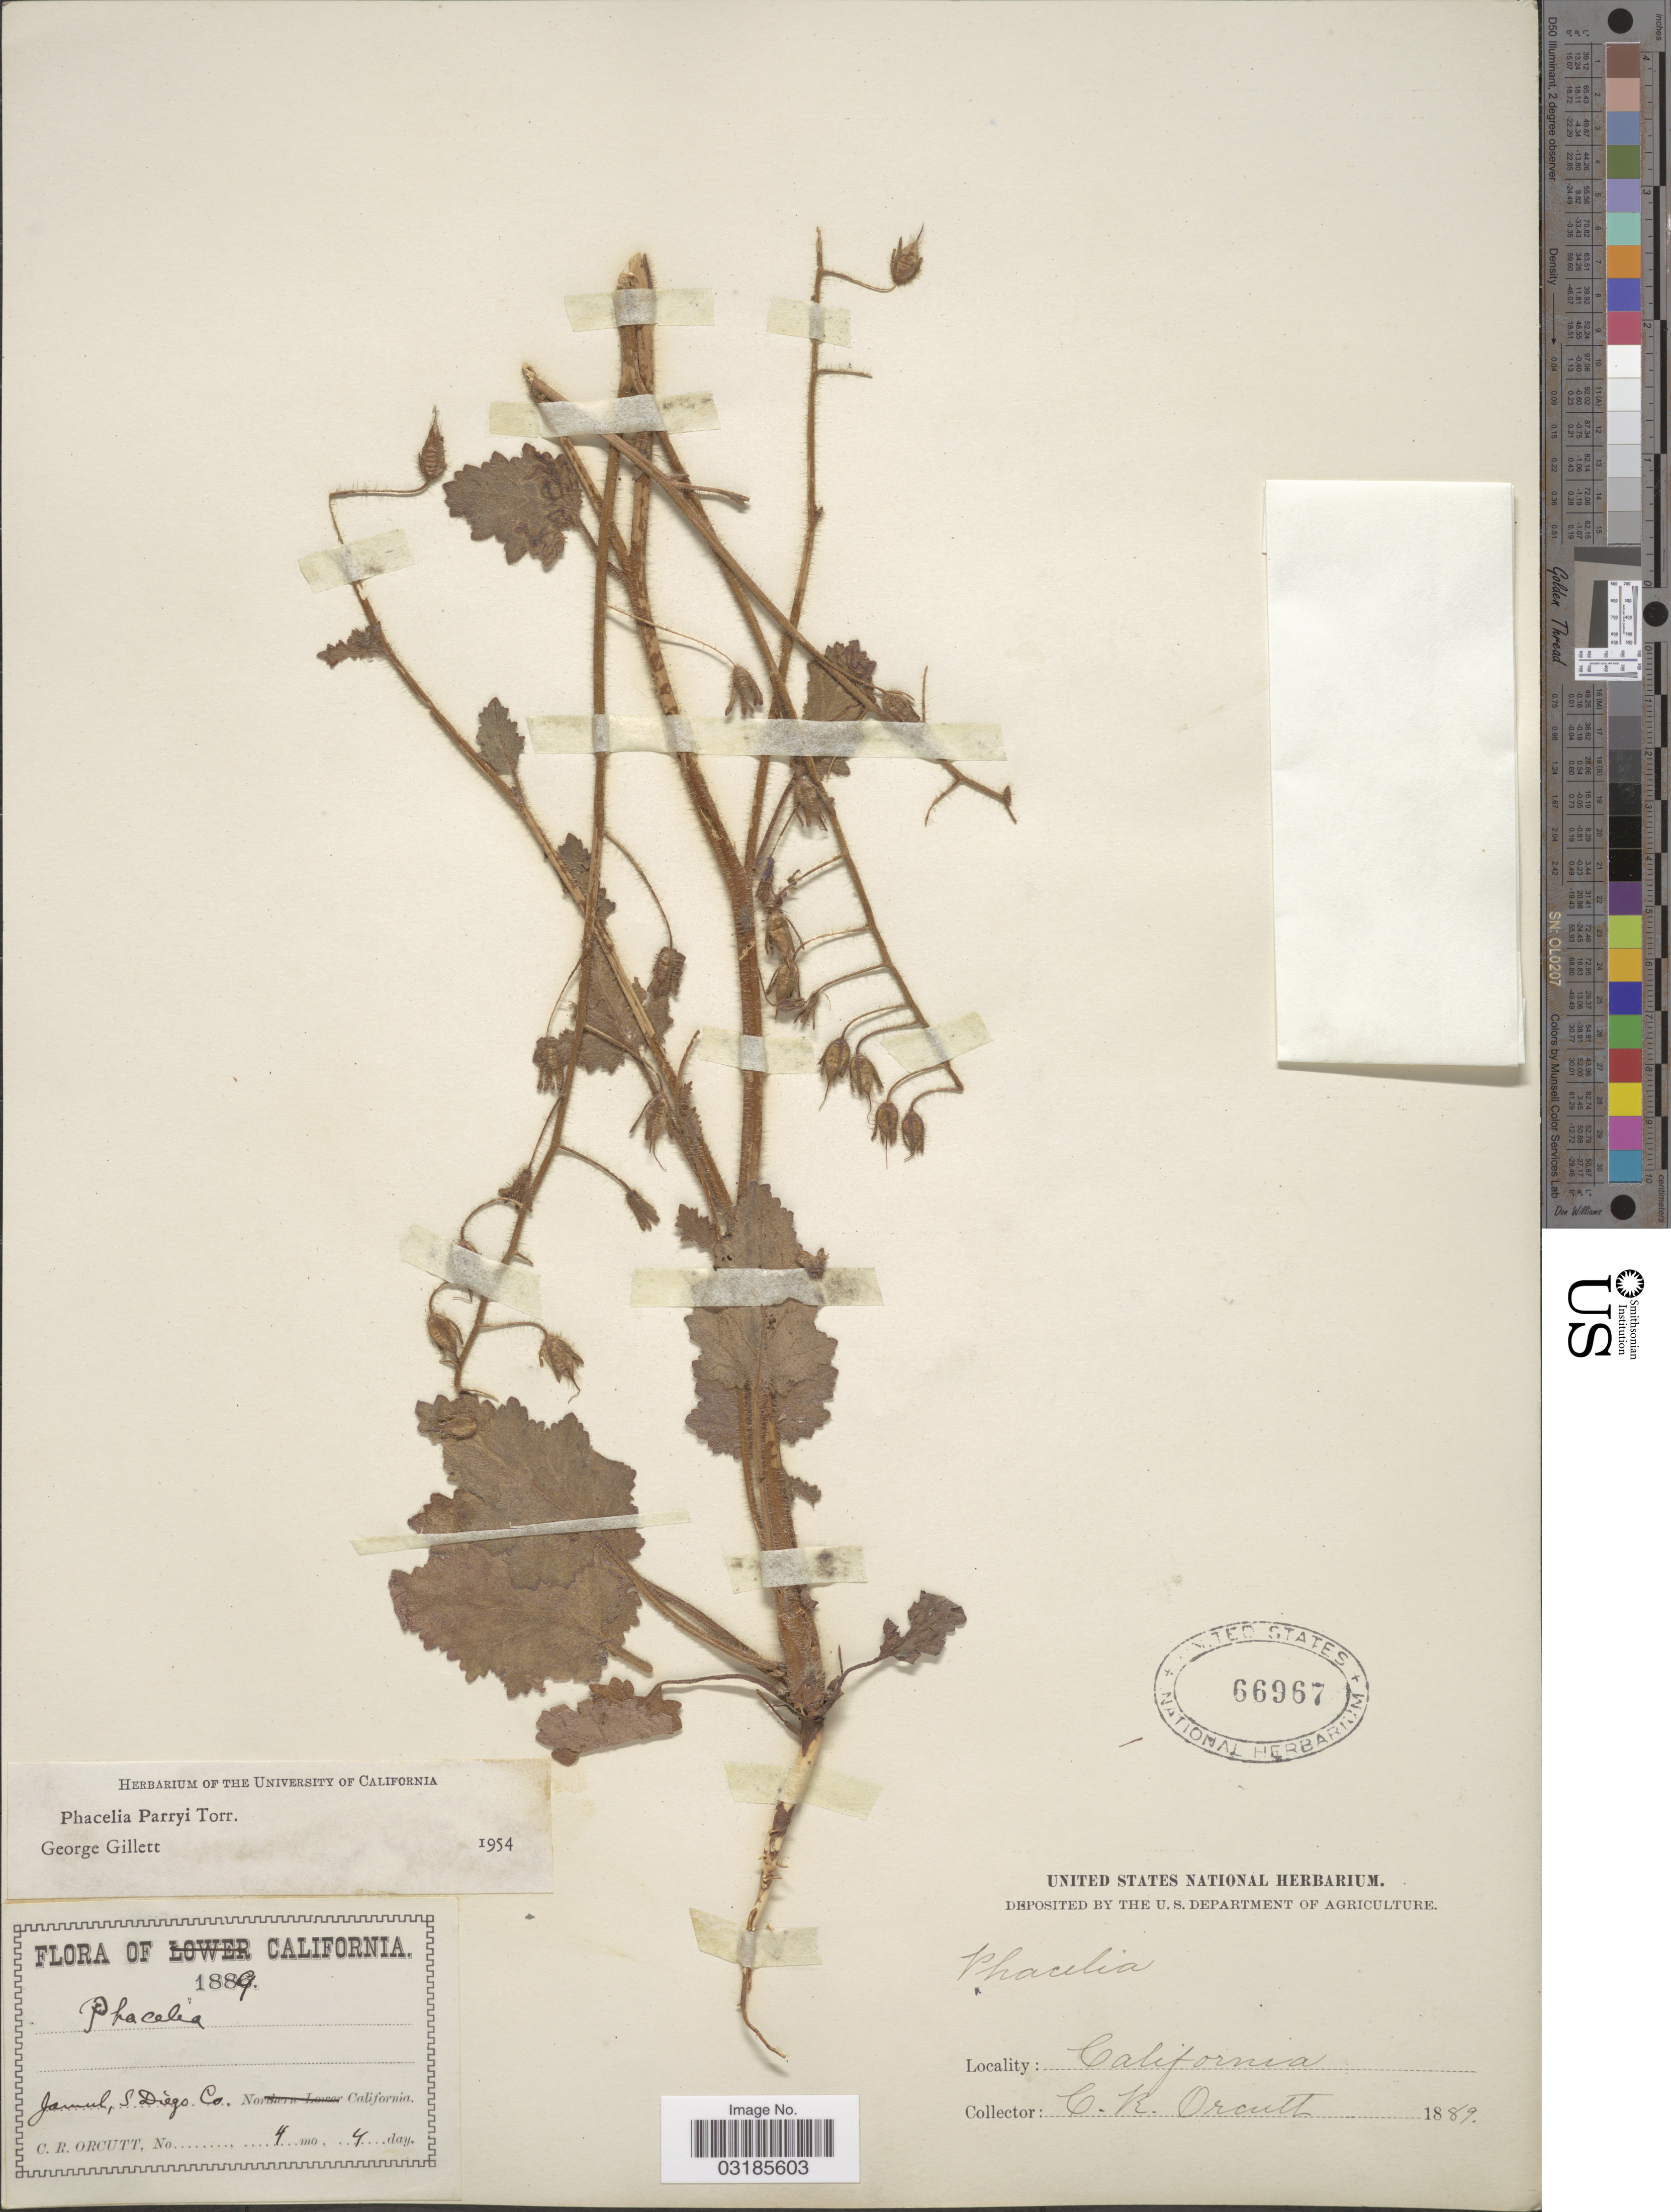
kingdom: Plantae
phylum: Tracheophyta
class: Magnoliopsida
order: Boraginales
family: Hydrophyllaceae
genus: Phacelia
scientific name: Phacelia parryi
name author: Torr. in Emory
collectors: C. R. Orcutt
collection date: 1889-04-04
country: United States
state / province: California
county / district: San Diego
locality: Jamul, S. Diego Co.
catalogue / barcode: US 66967